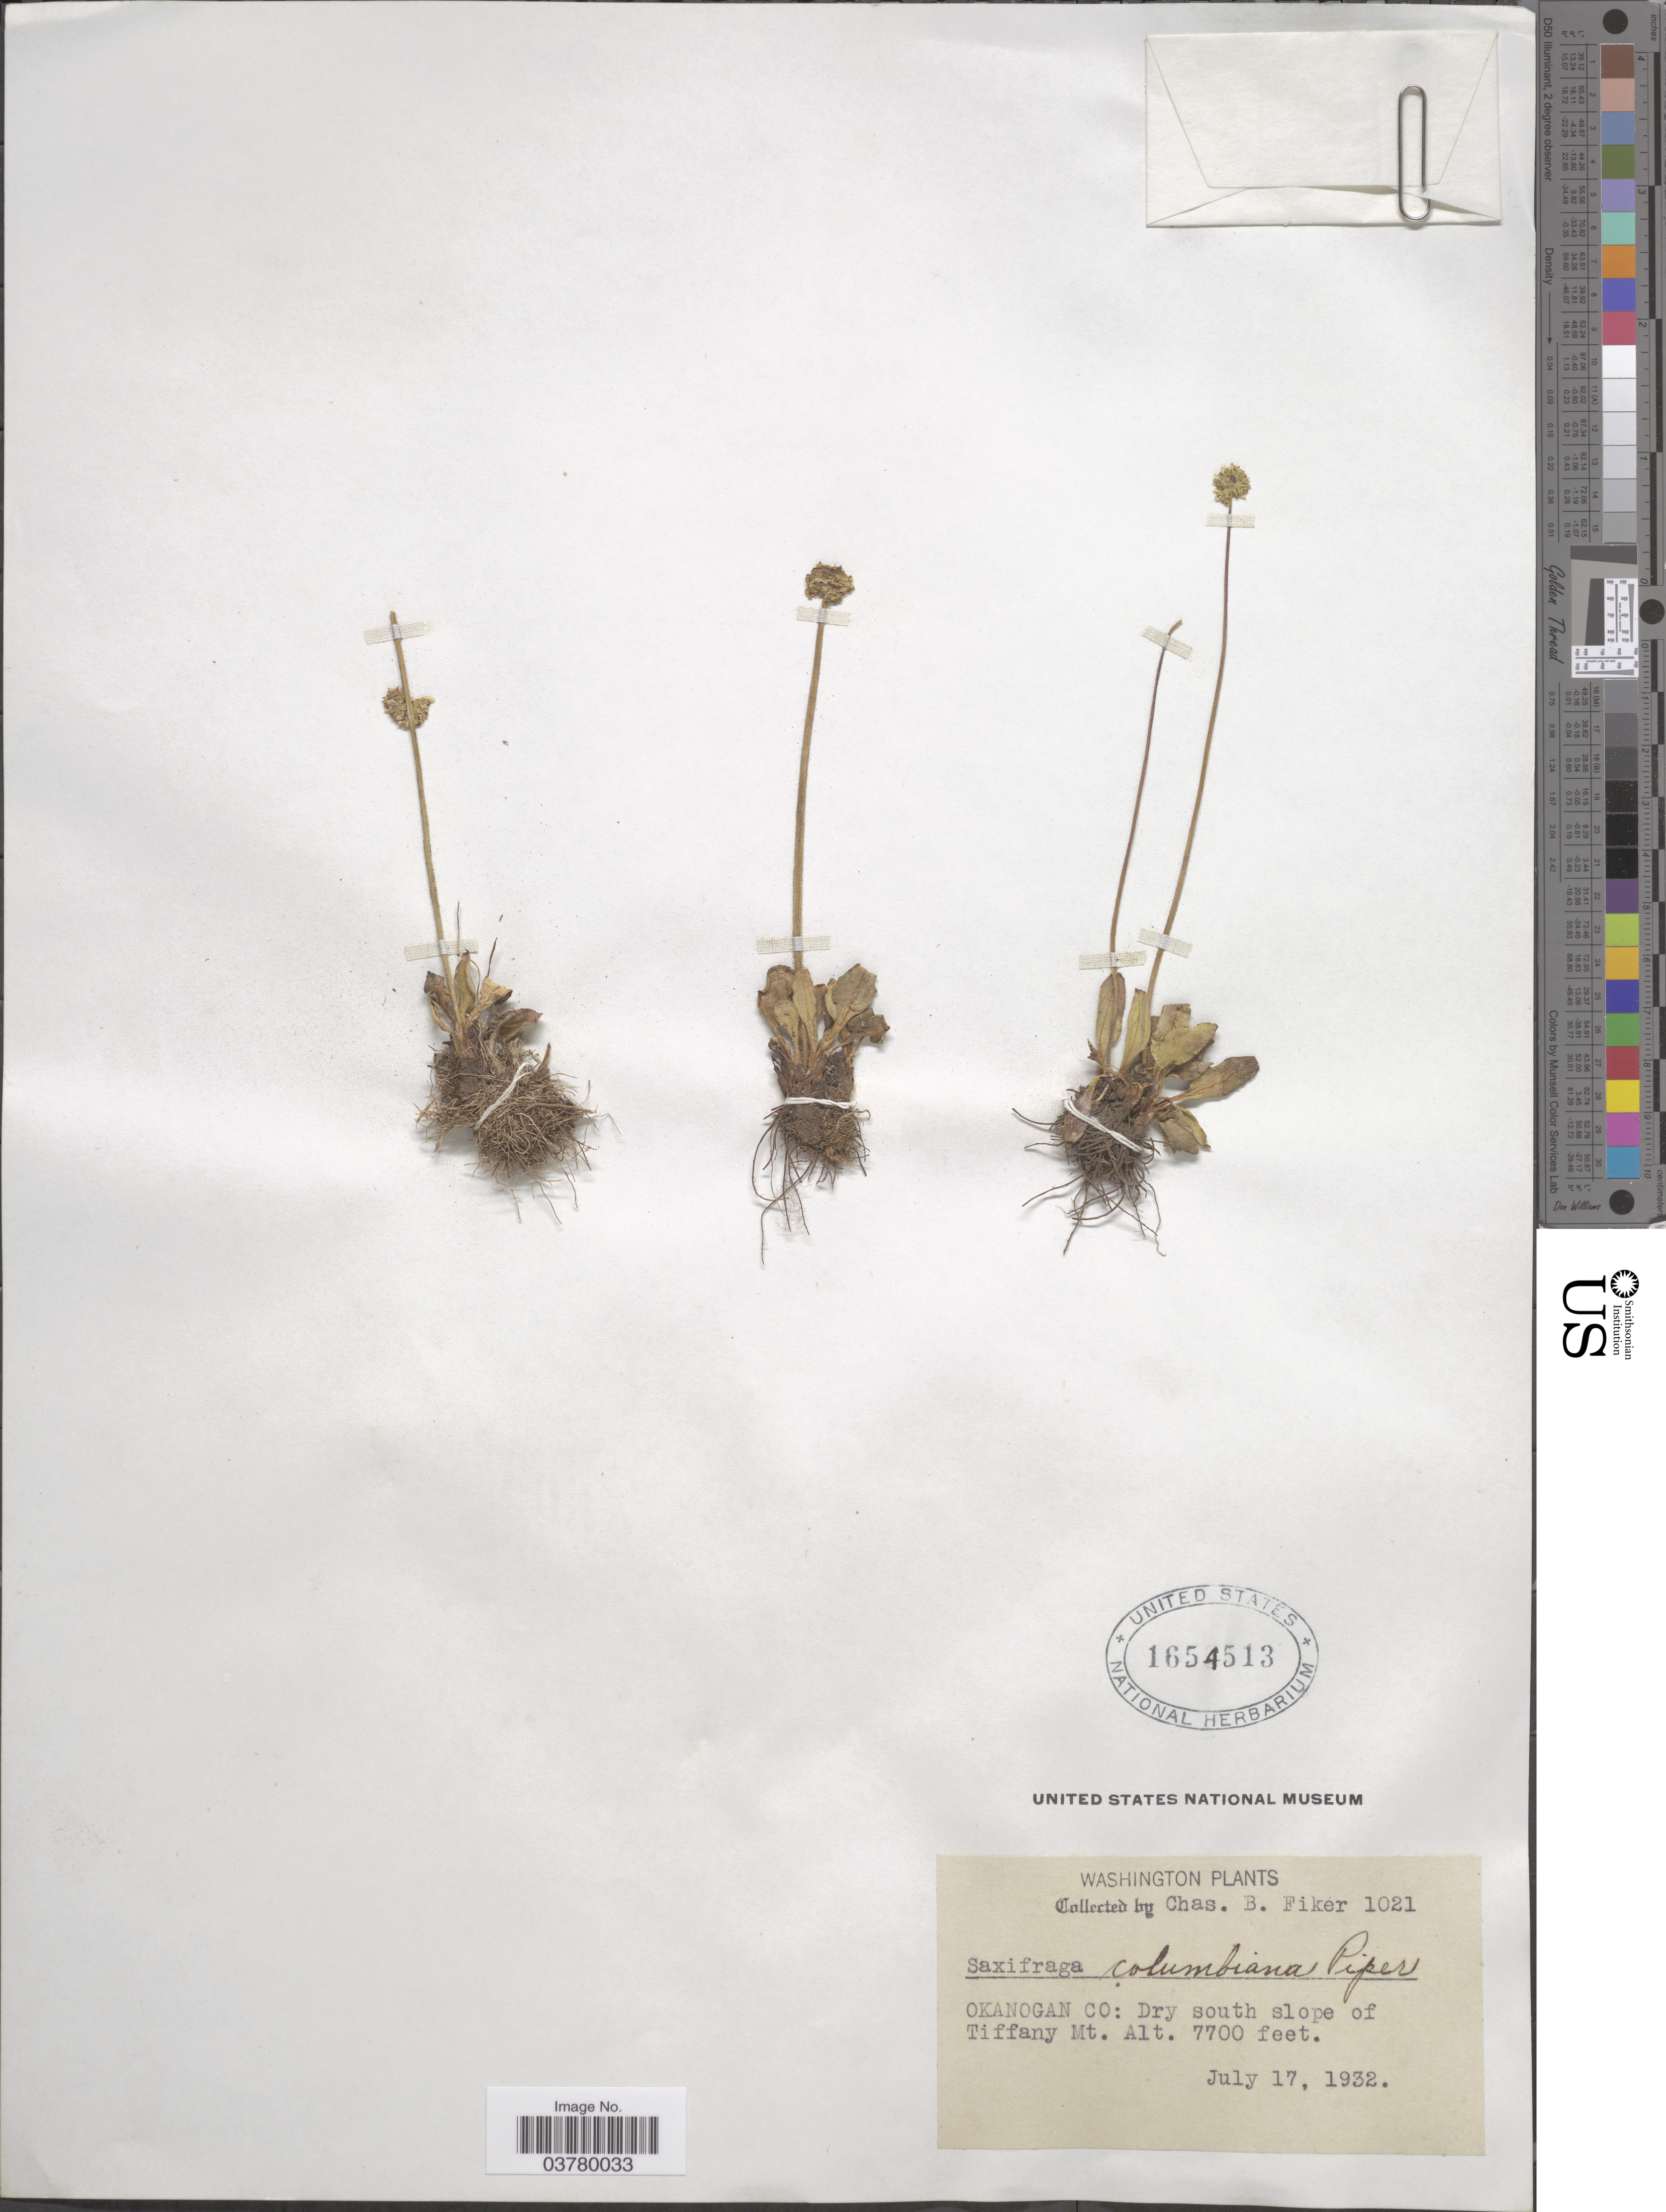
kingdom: Plantae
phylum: Tracheophyta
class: Magnoliopsida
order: Saxifragales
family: Saxifragaceae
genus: Micranthes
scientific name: Micranthes nidifica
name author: (Greene) Small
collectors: C. Fiker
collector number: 1021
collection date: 1932-07-17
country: United States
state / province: Washington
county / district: Okanogan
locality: Okanogan Co: Dry south slope of Tiffany Mt.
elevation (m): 2347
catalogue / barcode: US 1654513